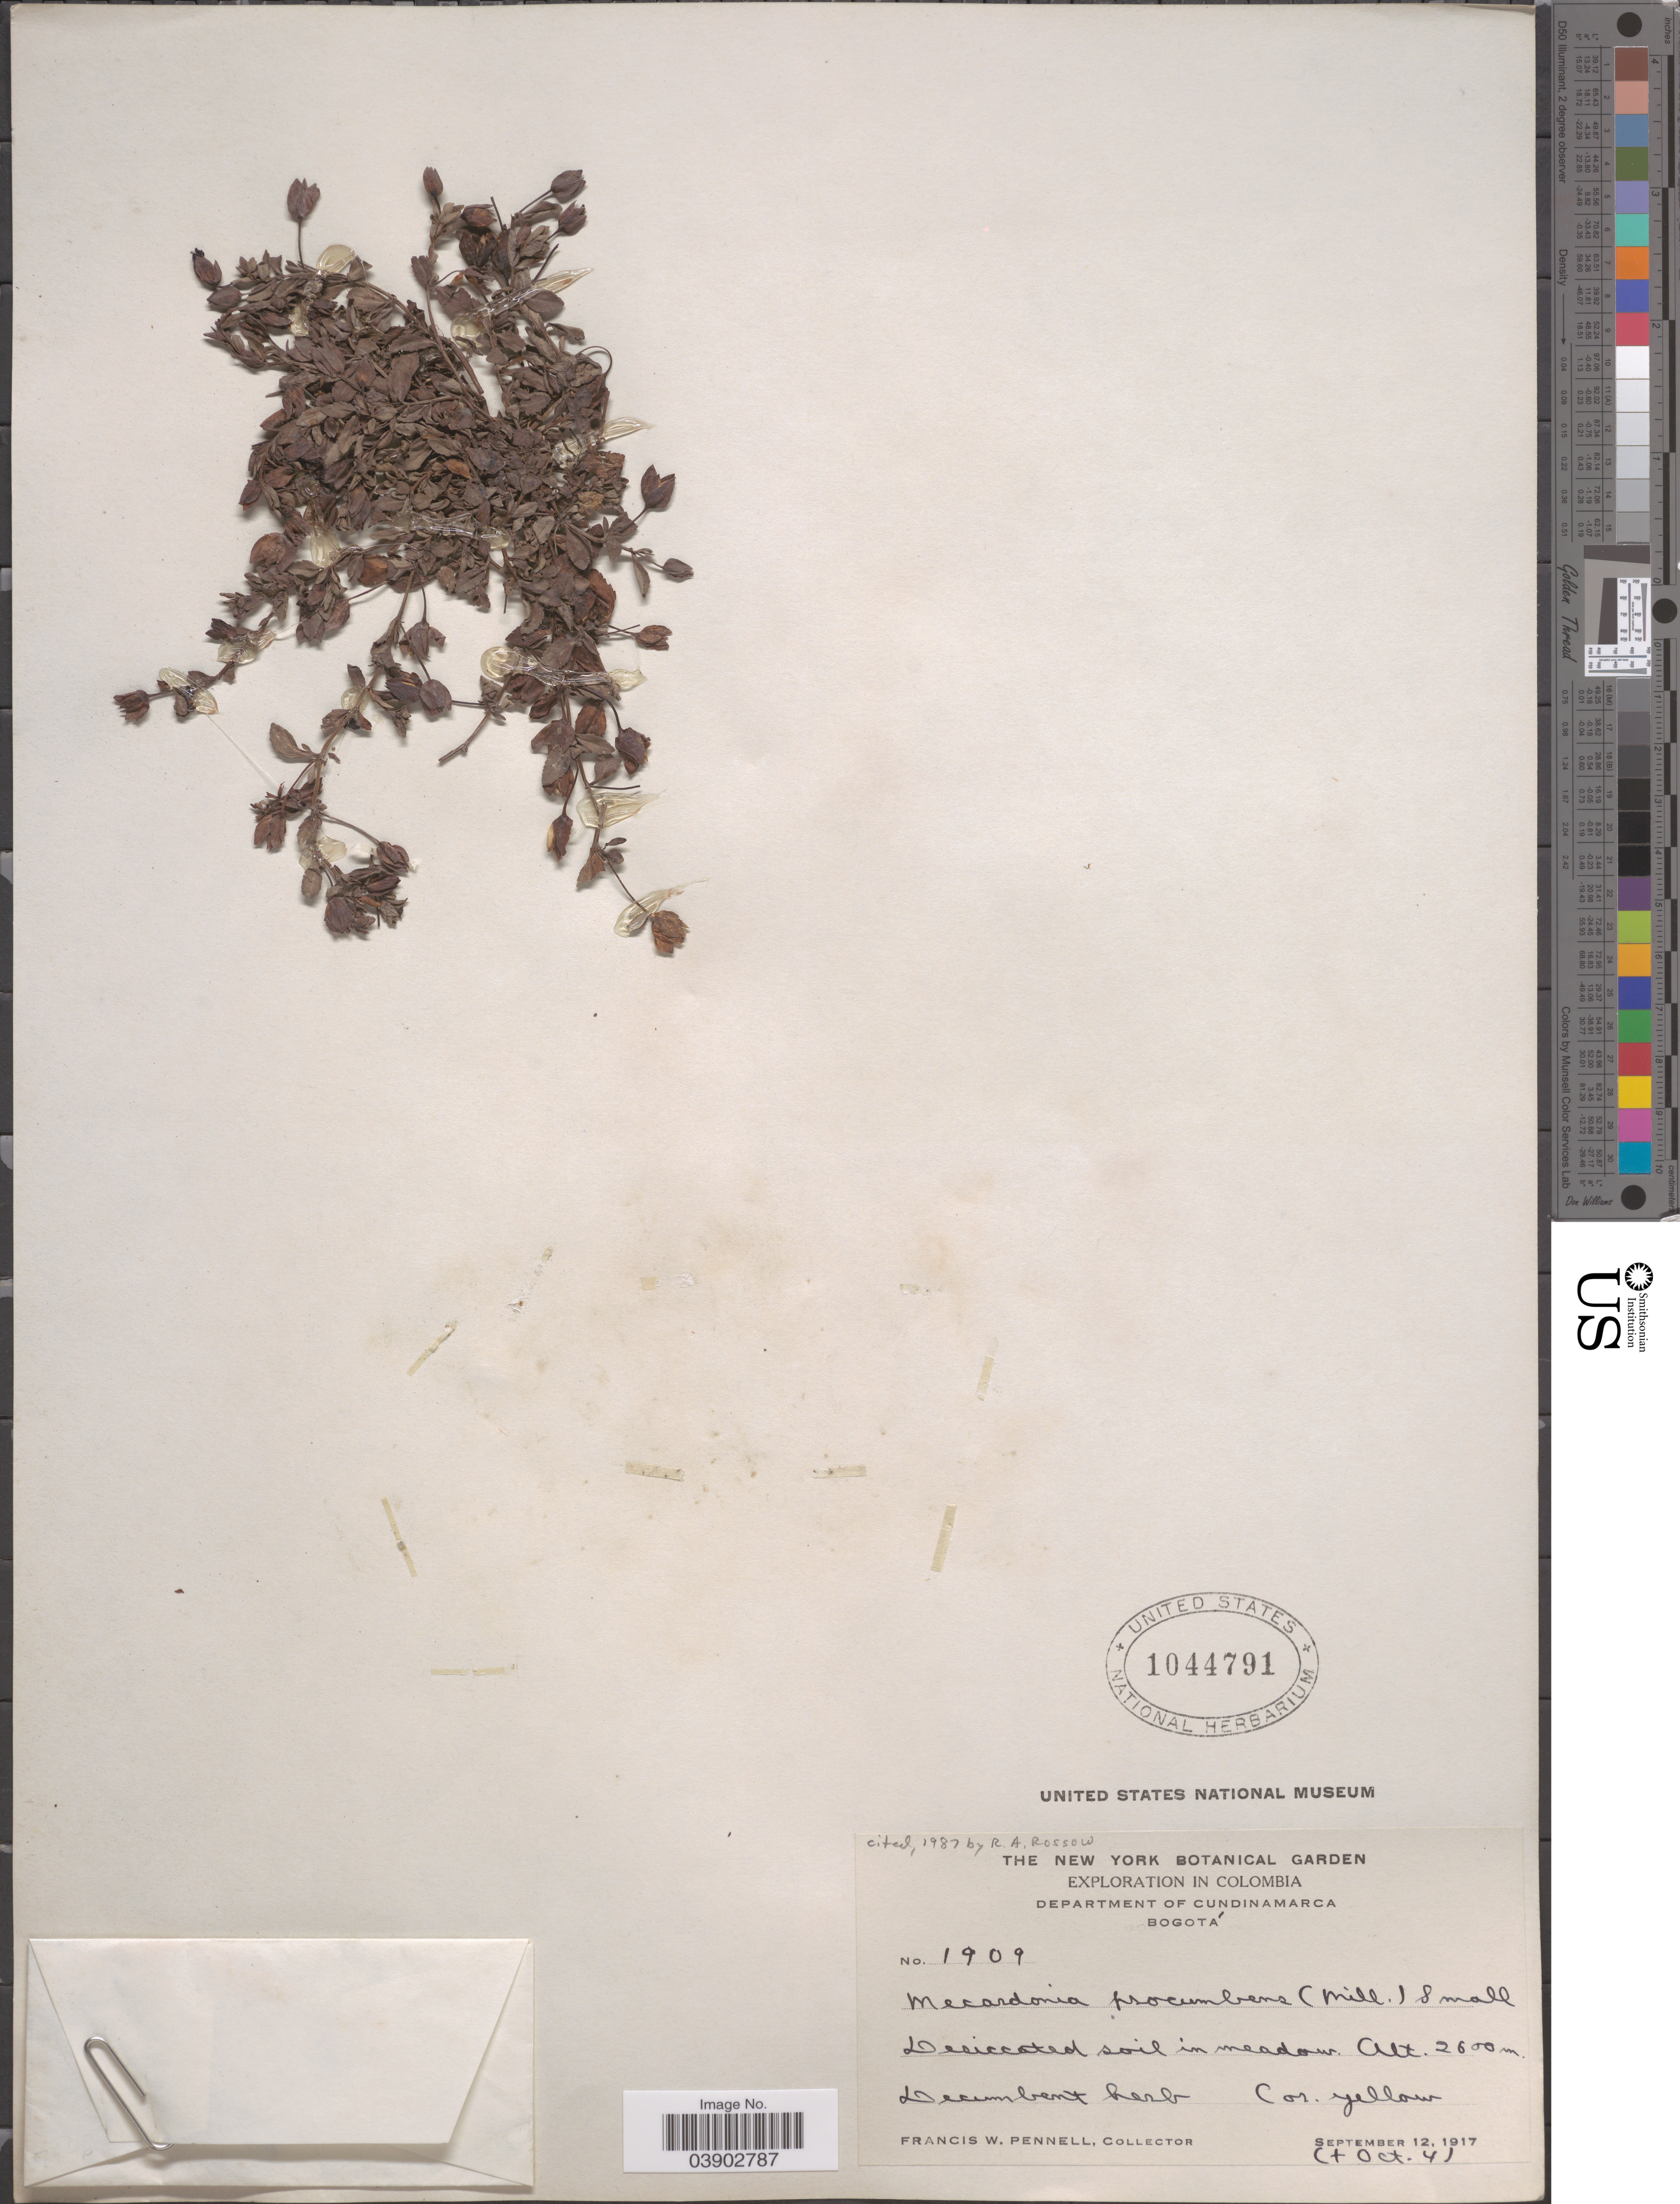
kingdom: Plantae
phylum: Tracheophyta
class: Magnoliopsida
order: Lamiales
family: Plantaginaceae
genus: Mecardonia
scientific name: Mecardonia procumbens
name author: (Mill.) Small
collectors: F. W. Pennell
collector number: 1909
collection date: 1917-09-12/1917-10-04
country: Colombia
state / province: Cundinamarca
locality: Department of Cundinamarca. Bogotá.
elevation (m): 2600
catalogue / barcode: US 1044791